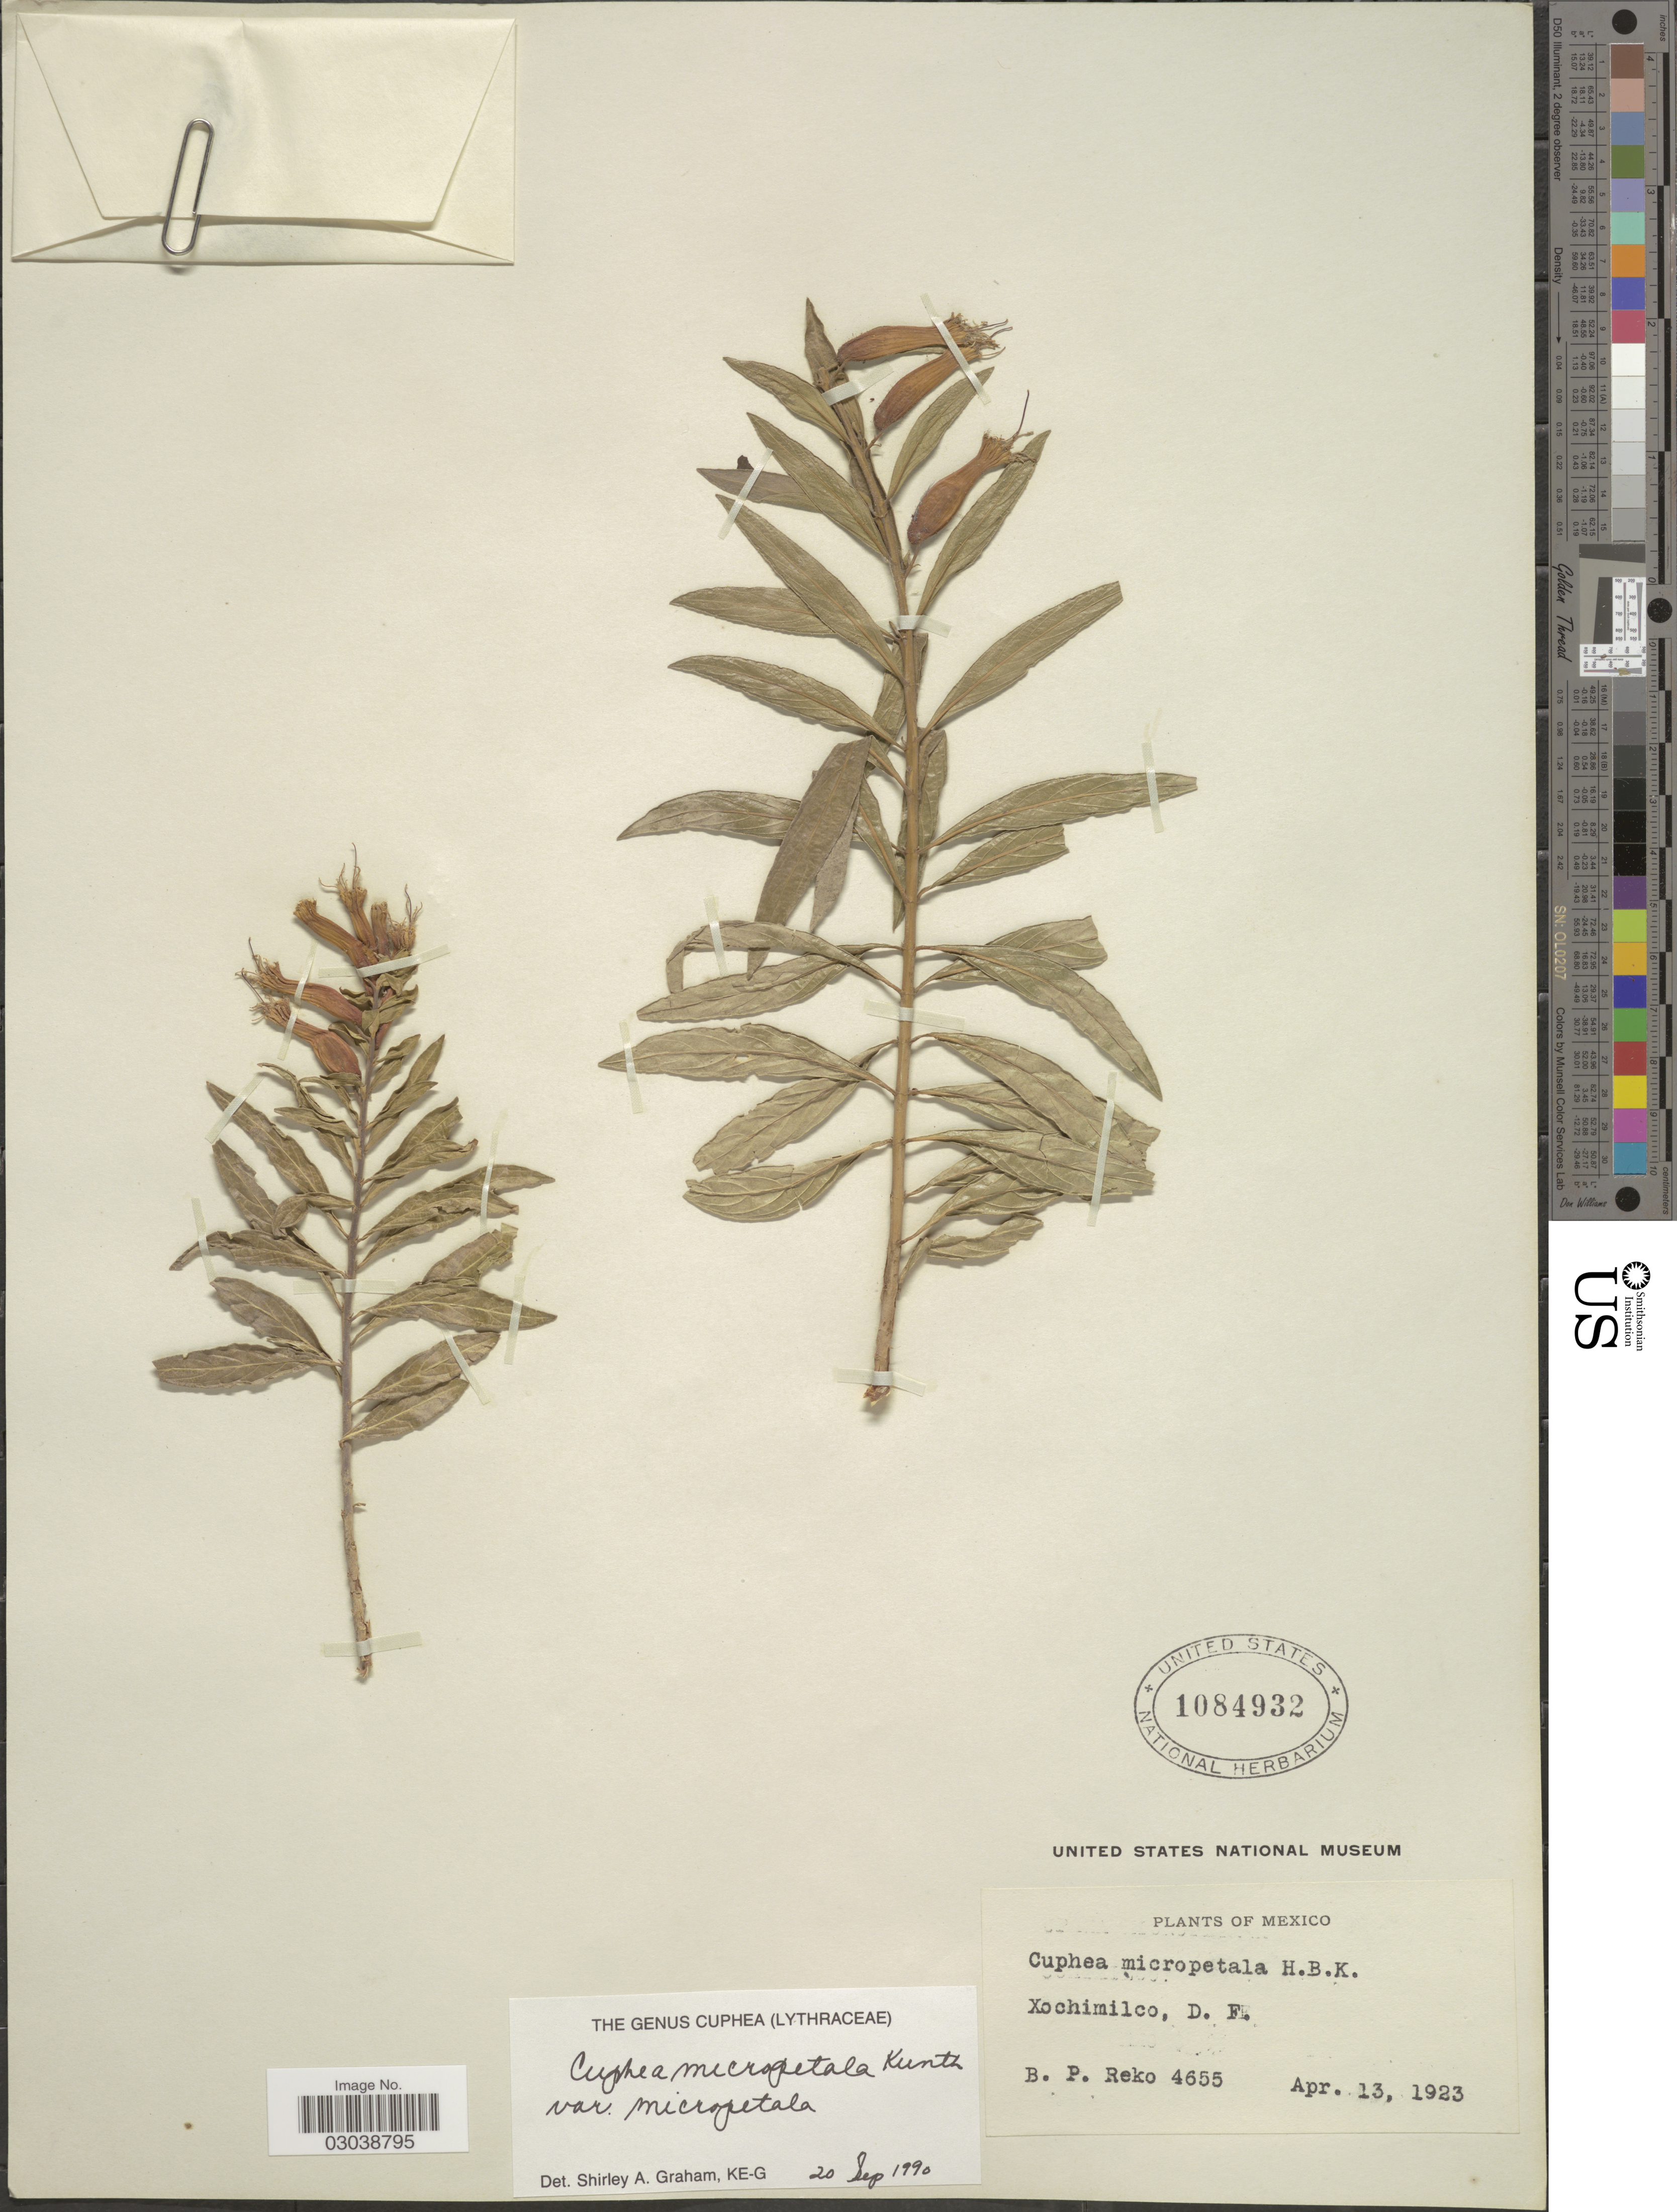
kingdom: Plantae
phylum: Tracheophyta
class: Magnoliopsida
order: Myrtales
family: Lythraceae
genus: Cuphea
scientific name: Cuphea micropetala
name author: Kunth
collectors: B. P. Reko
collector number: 4655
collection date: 1923-04-13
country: Mexico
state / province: Distrito Federal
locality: Xochimilco, D. F.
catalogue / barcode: US 1084932